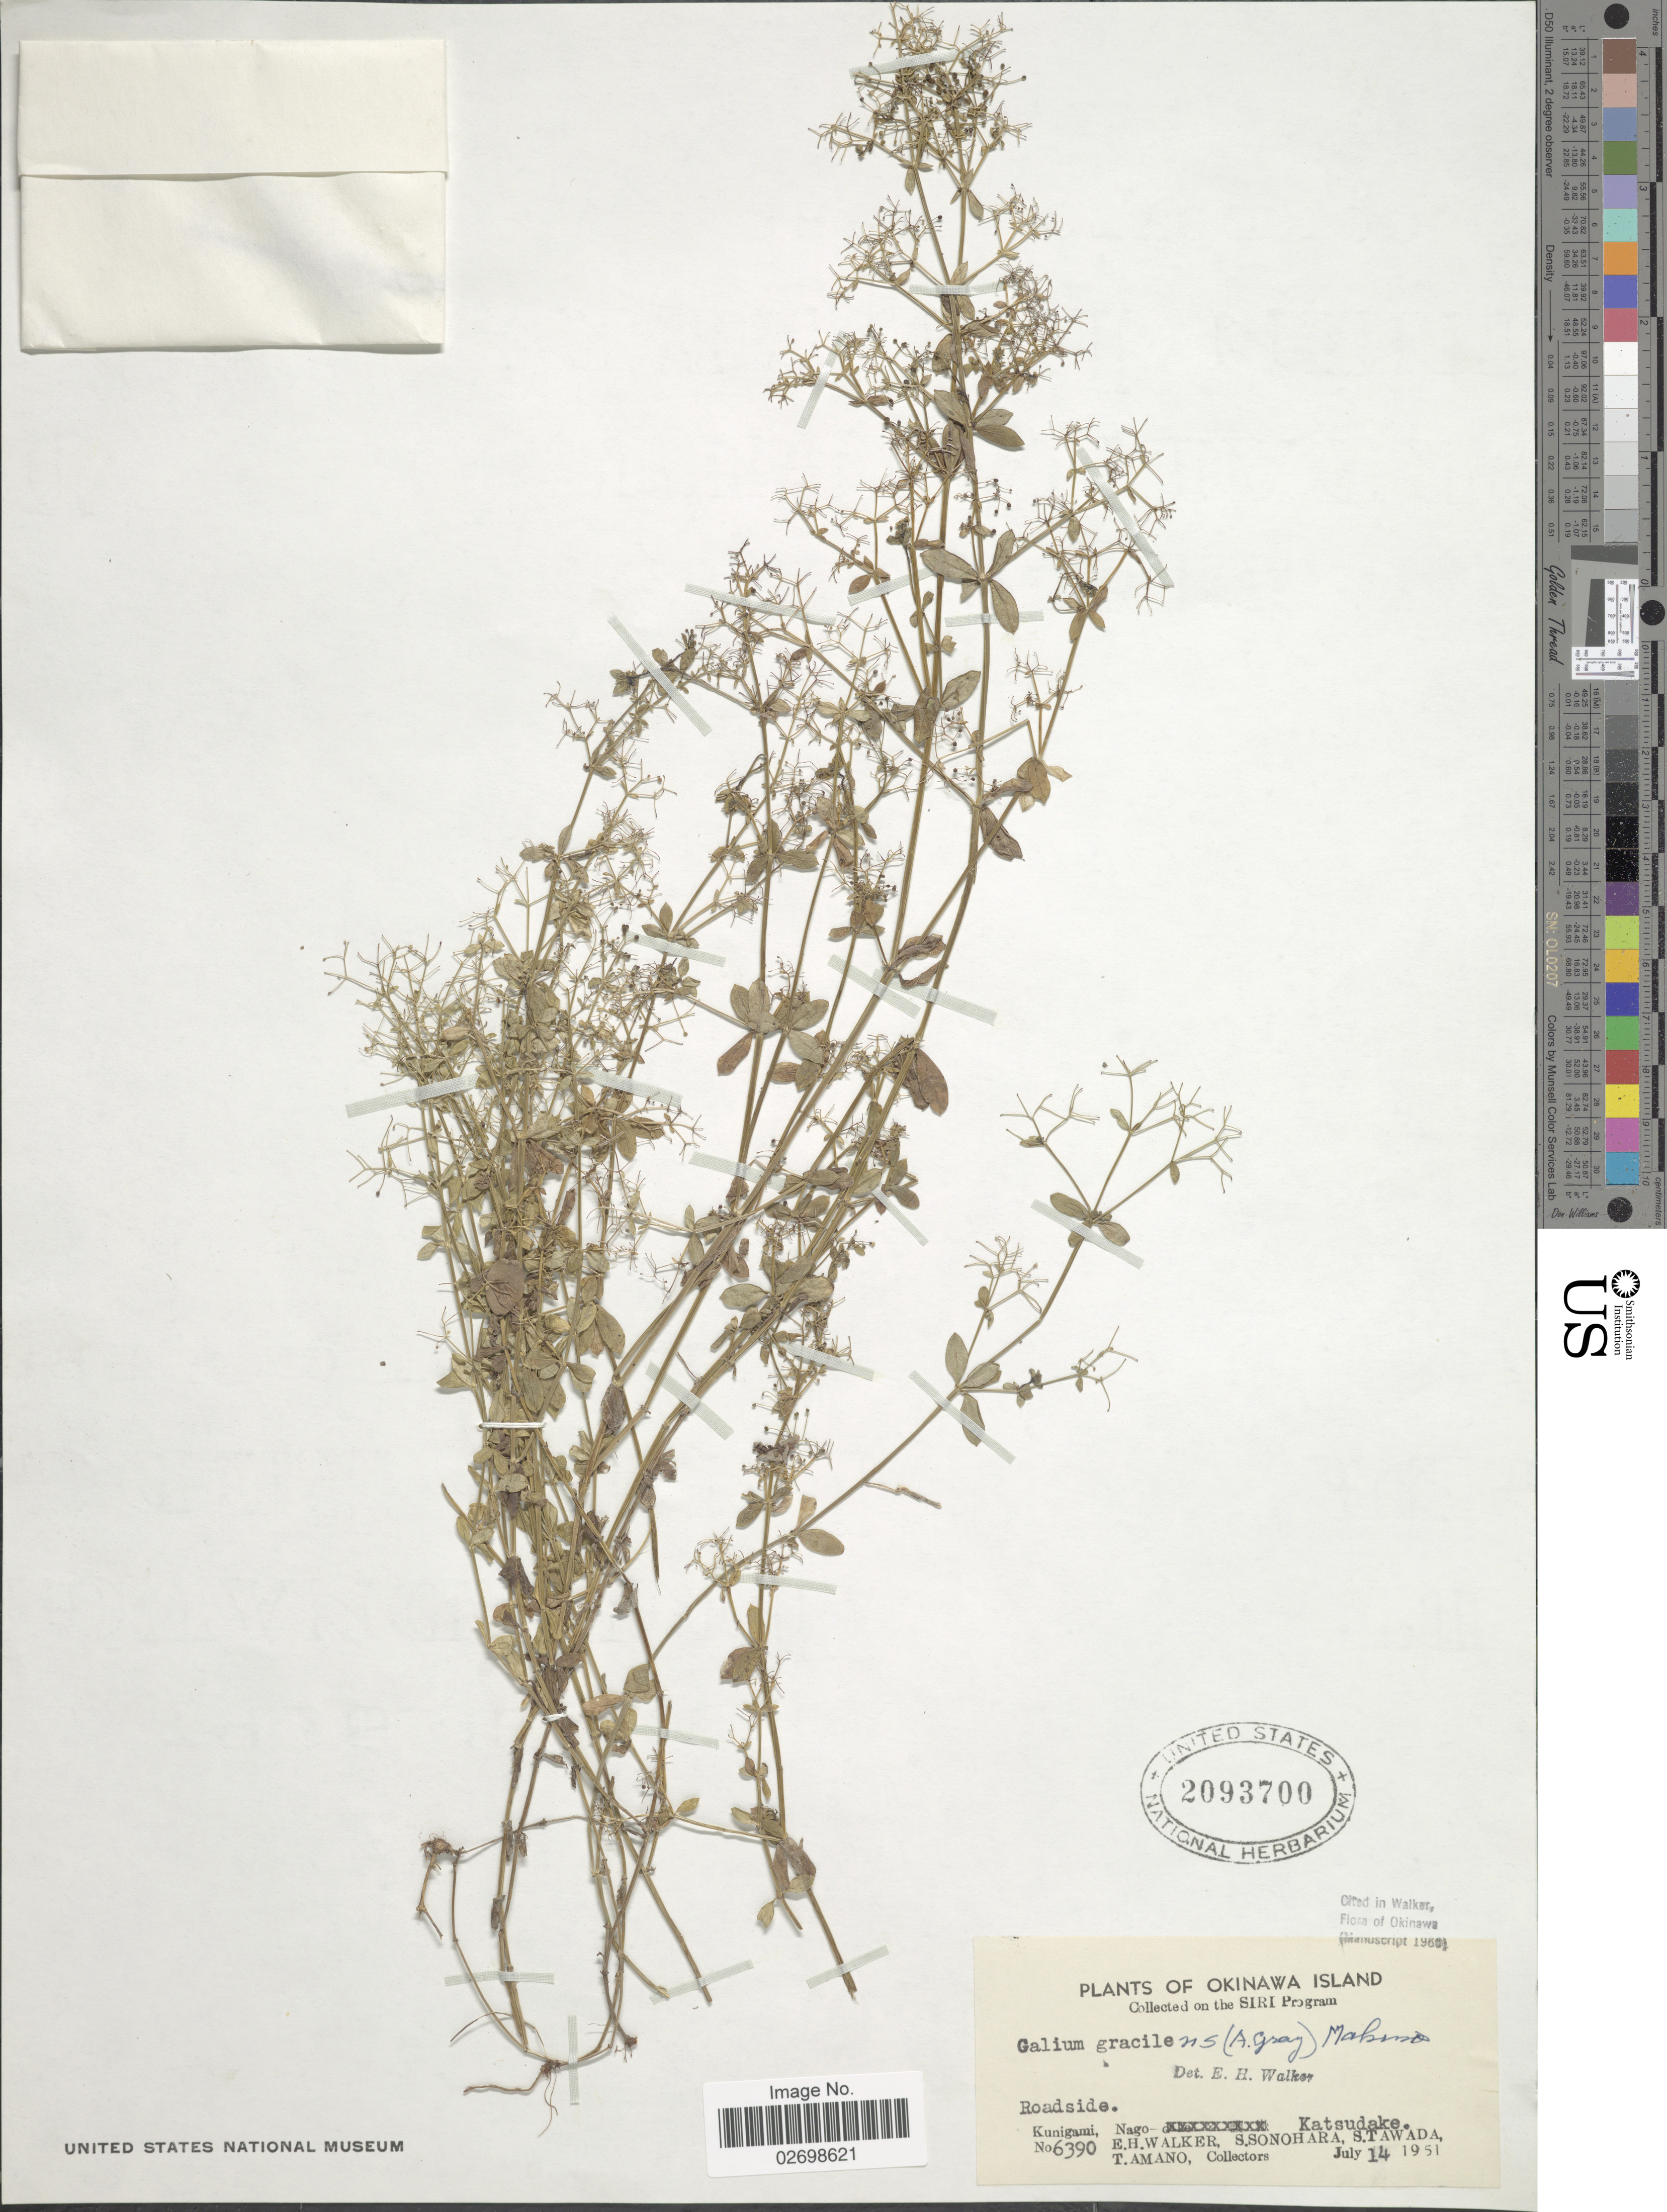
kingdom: Plantae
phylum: Tracheophyta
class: Magnoliopsida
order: Gentianales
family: Rubiaceae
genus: Galium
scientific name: Galium gracilens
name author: (A. Gray) Makino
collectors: E. H. Walker, S. Sonohara & S. Tawada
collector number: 6390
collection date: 1951-07-14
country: Japan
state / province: Okinawa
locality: Okinawa Island, roadside, Kunigami, Nago, Katsudake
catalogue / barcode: US 2093700